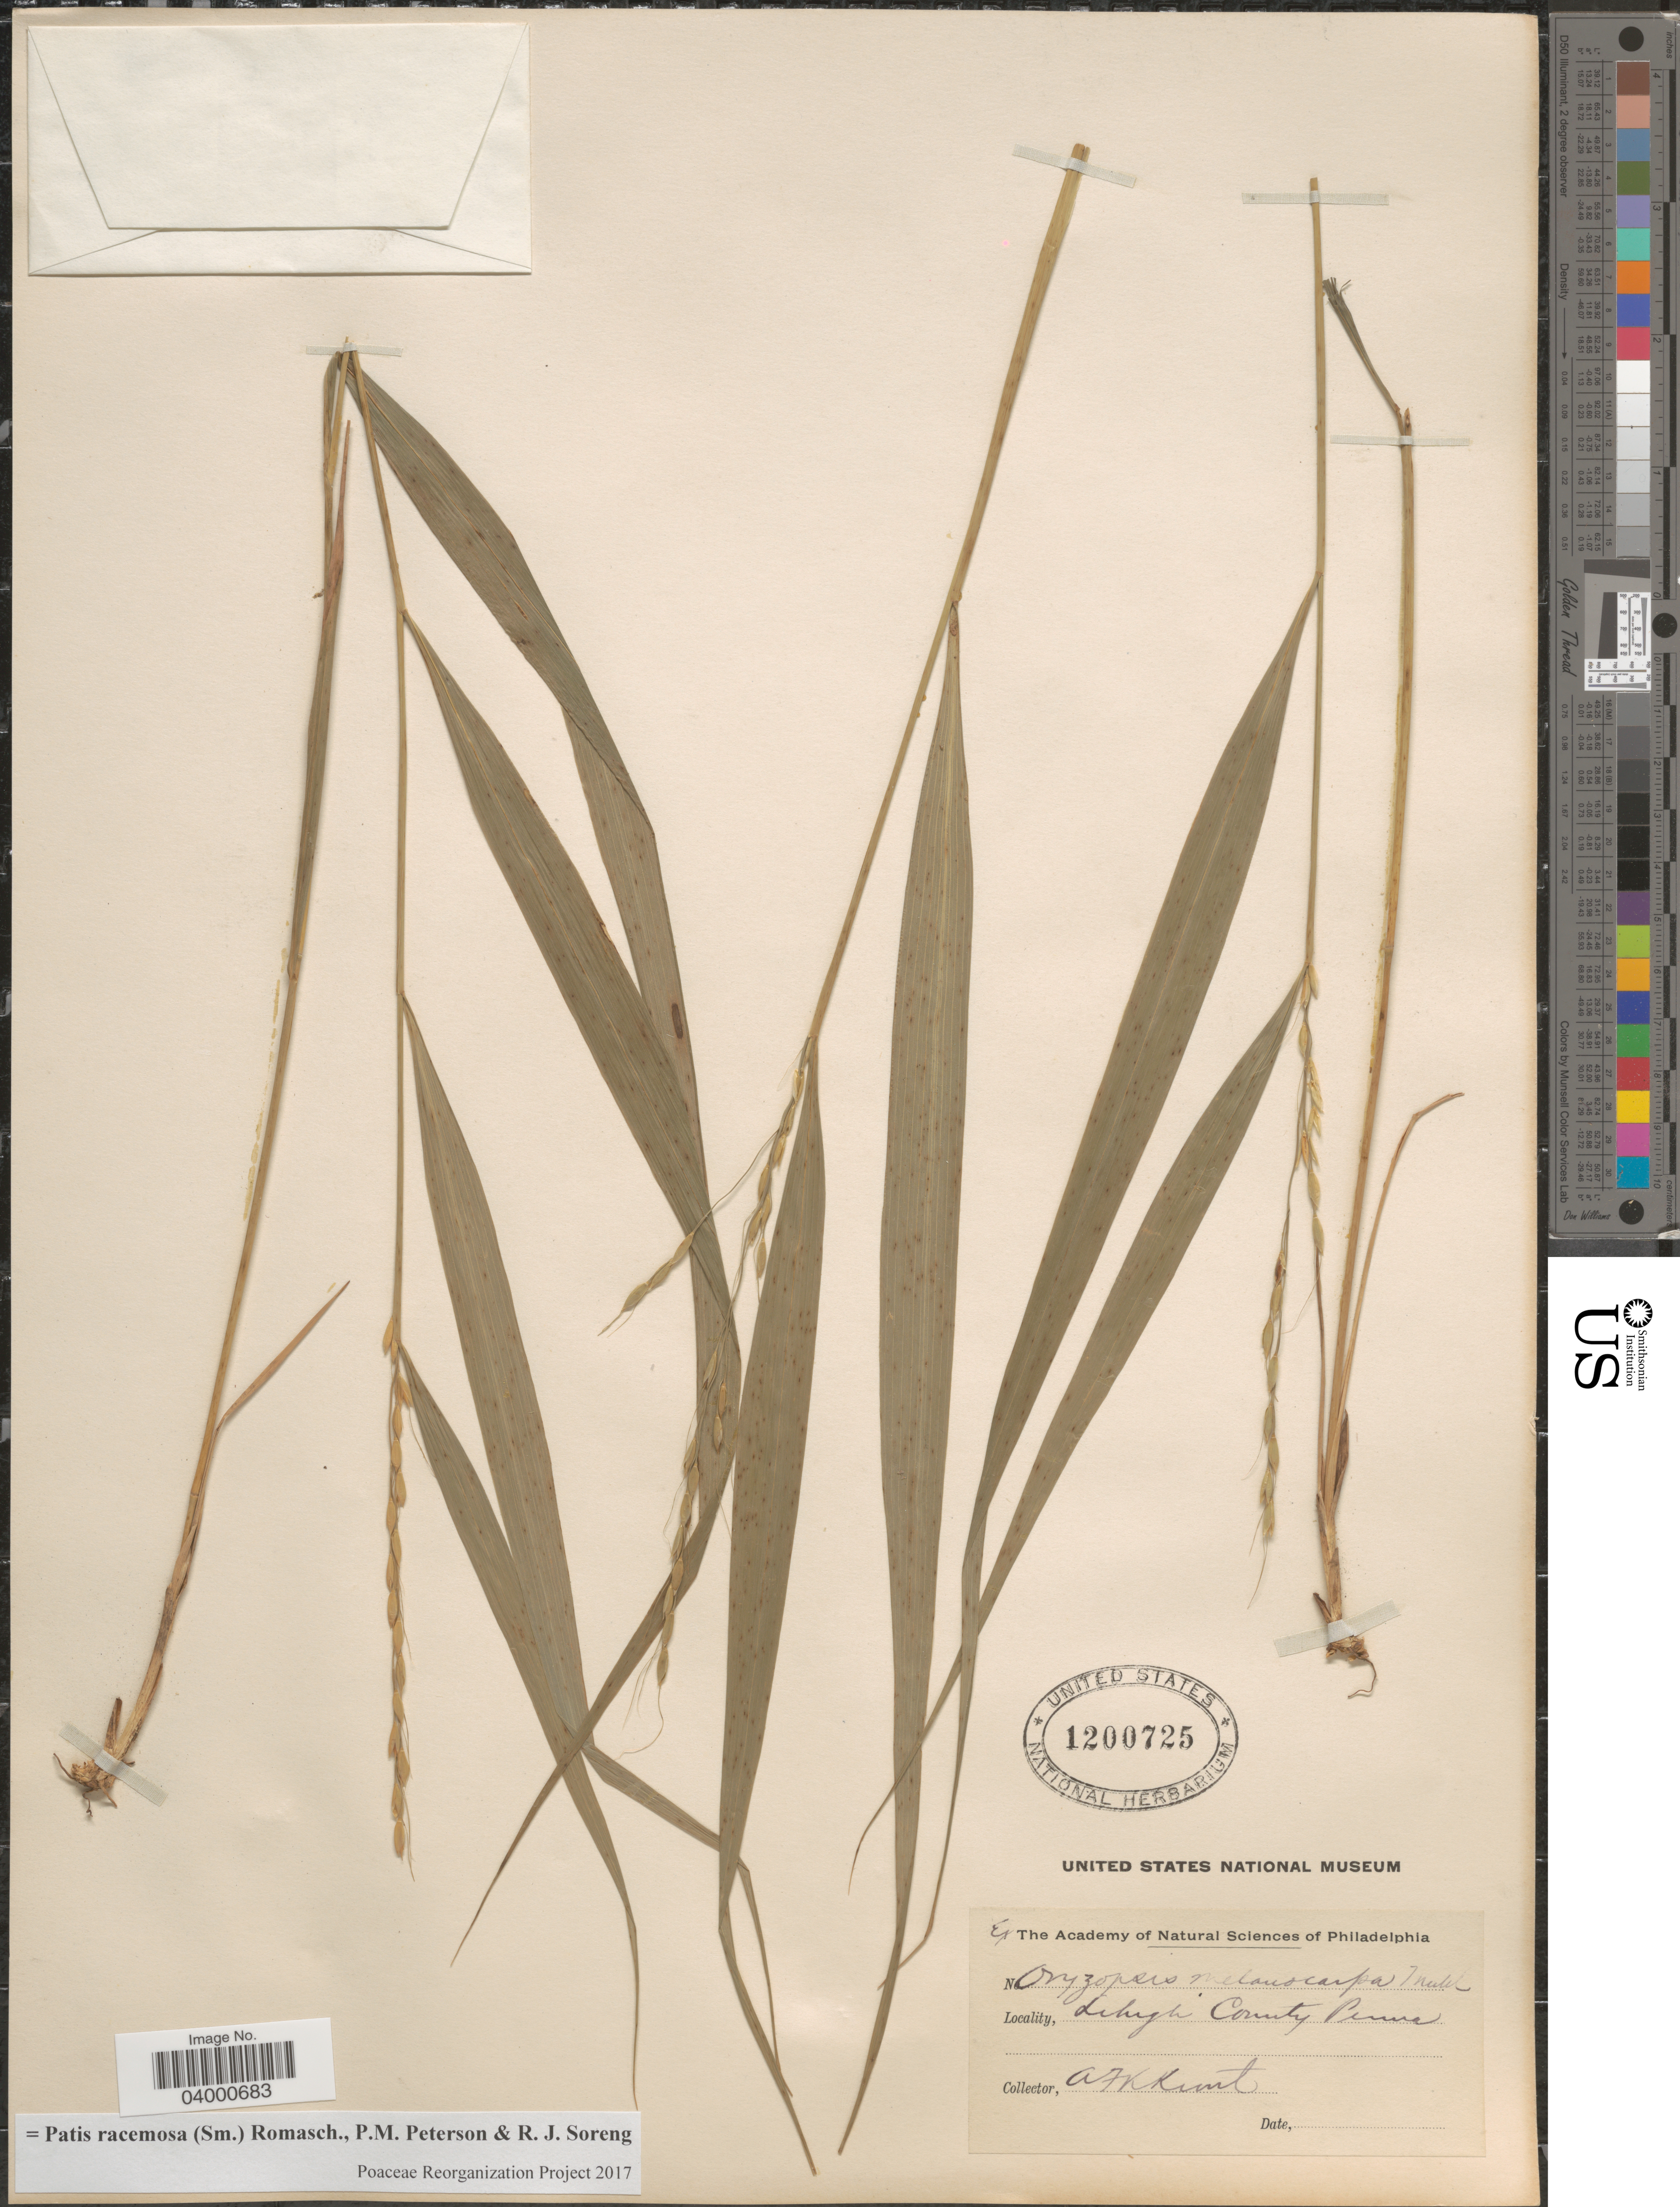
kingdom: Plantae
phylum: Tracheophyta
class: Liliopsida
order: Poales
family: Poaceae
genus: Patis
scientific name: Patis racemosa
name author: (Sm.) Romasch. et al.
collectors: A. Kimt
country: United States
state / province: Pennsylvania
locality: Lehigh County.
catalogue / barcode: US 1200725